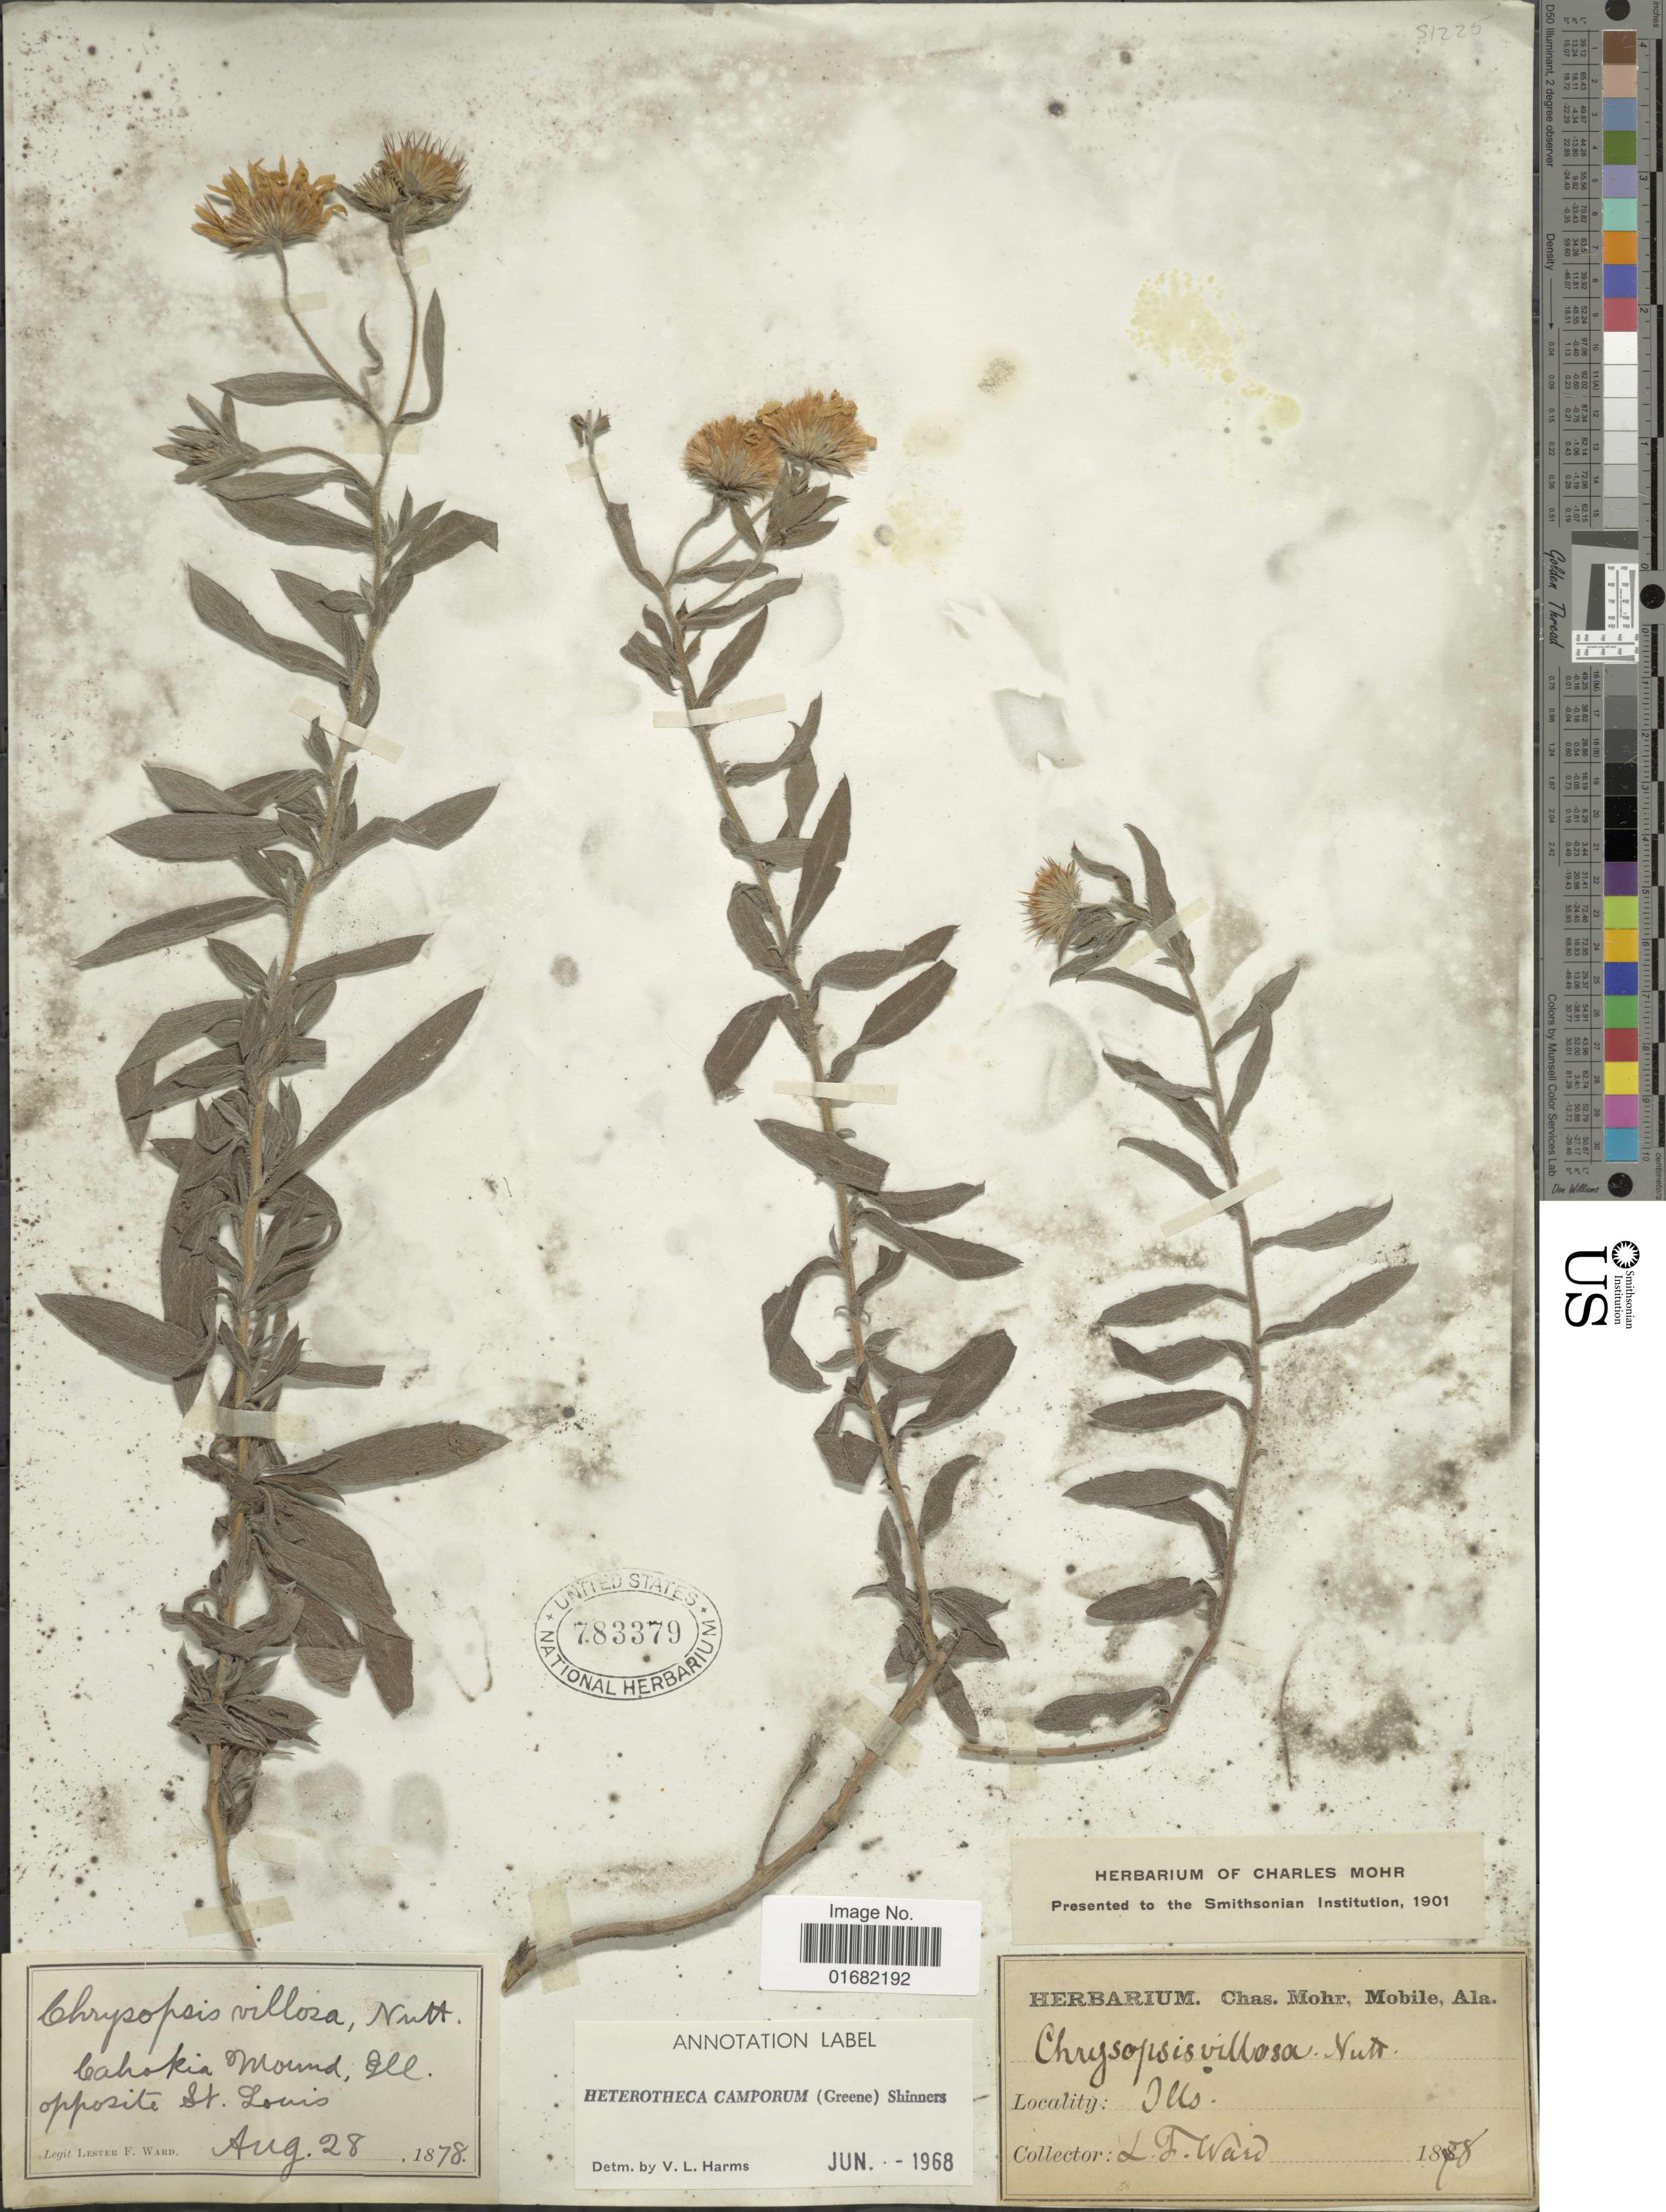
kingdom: Plantae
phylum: Tracheophyta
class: Magnoliopsida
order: Asterales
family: Asteraceae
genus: Heterotheca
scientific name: Heterotheca camporum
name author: (Greene) Shinners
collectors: L. F. Ward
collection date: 1878-08-28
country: United States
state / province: Illinois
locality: Cahokia Mound, opposite St. Louis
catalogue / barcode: US 783379